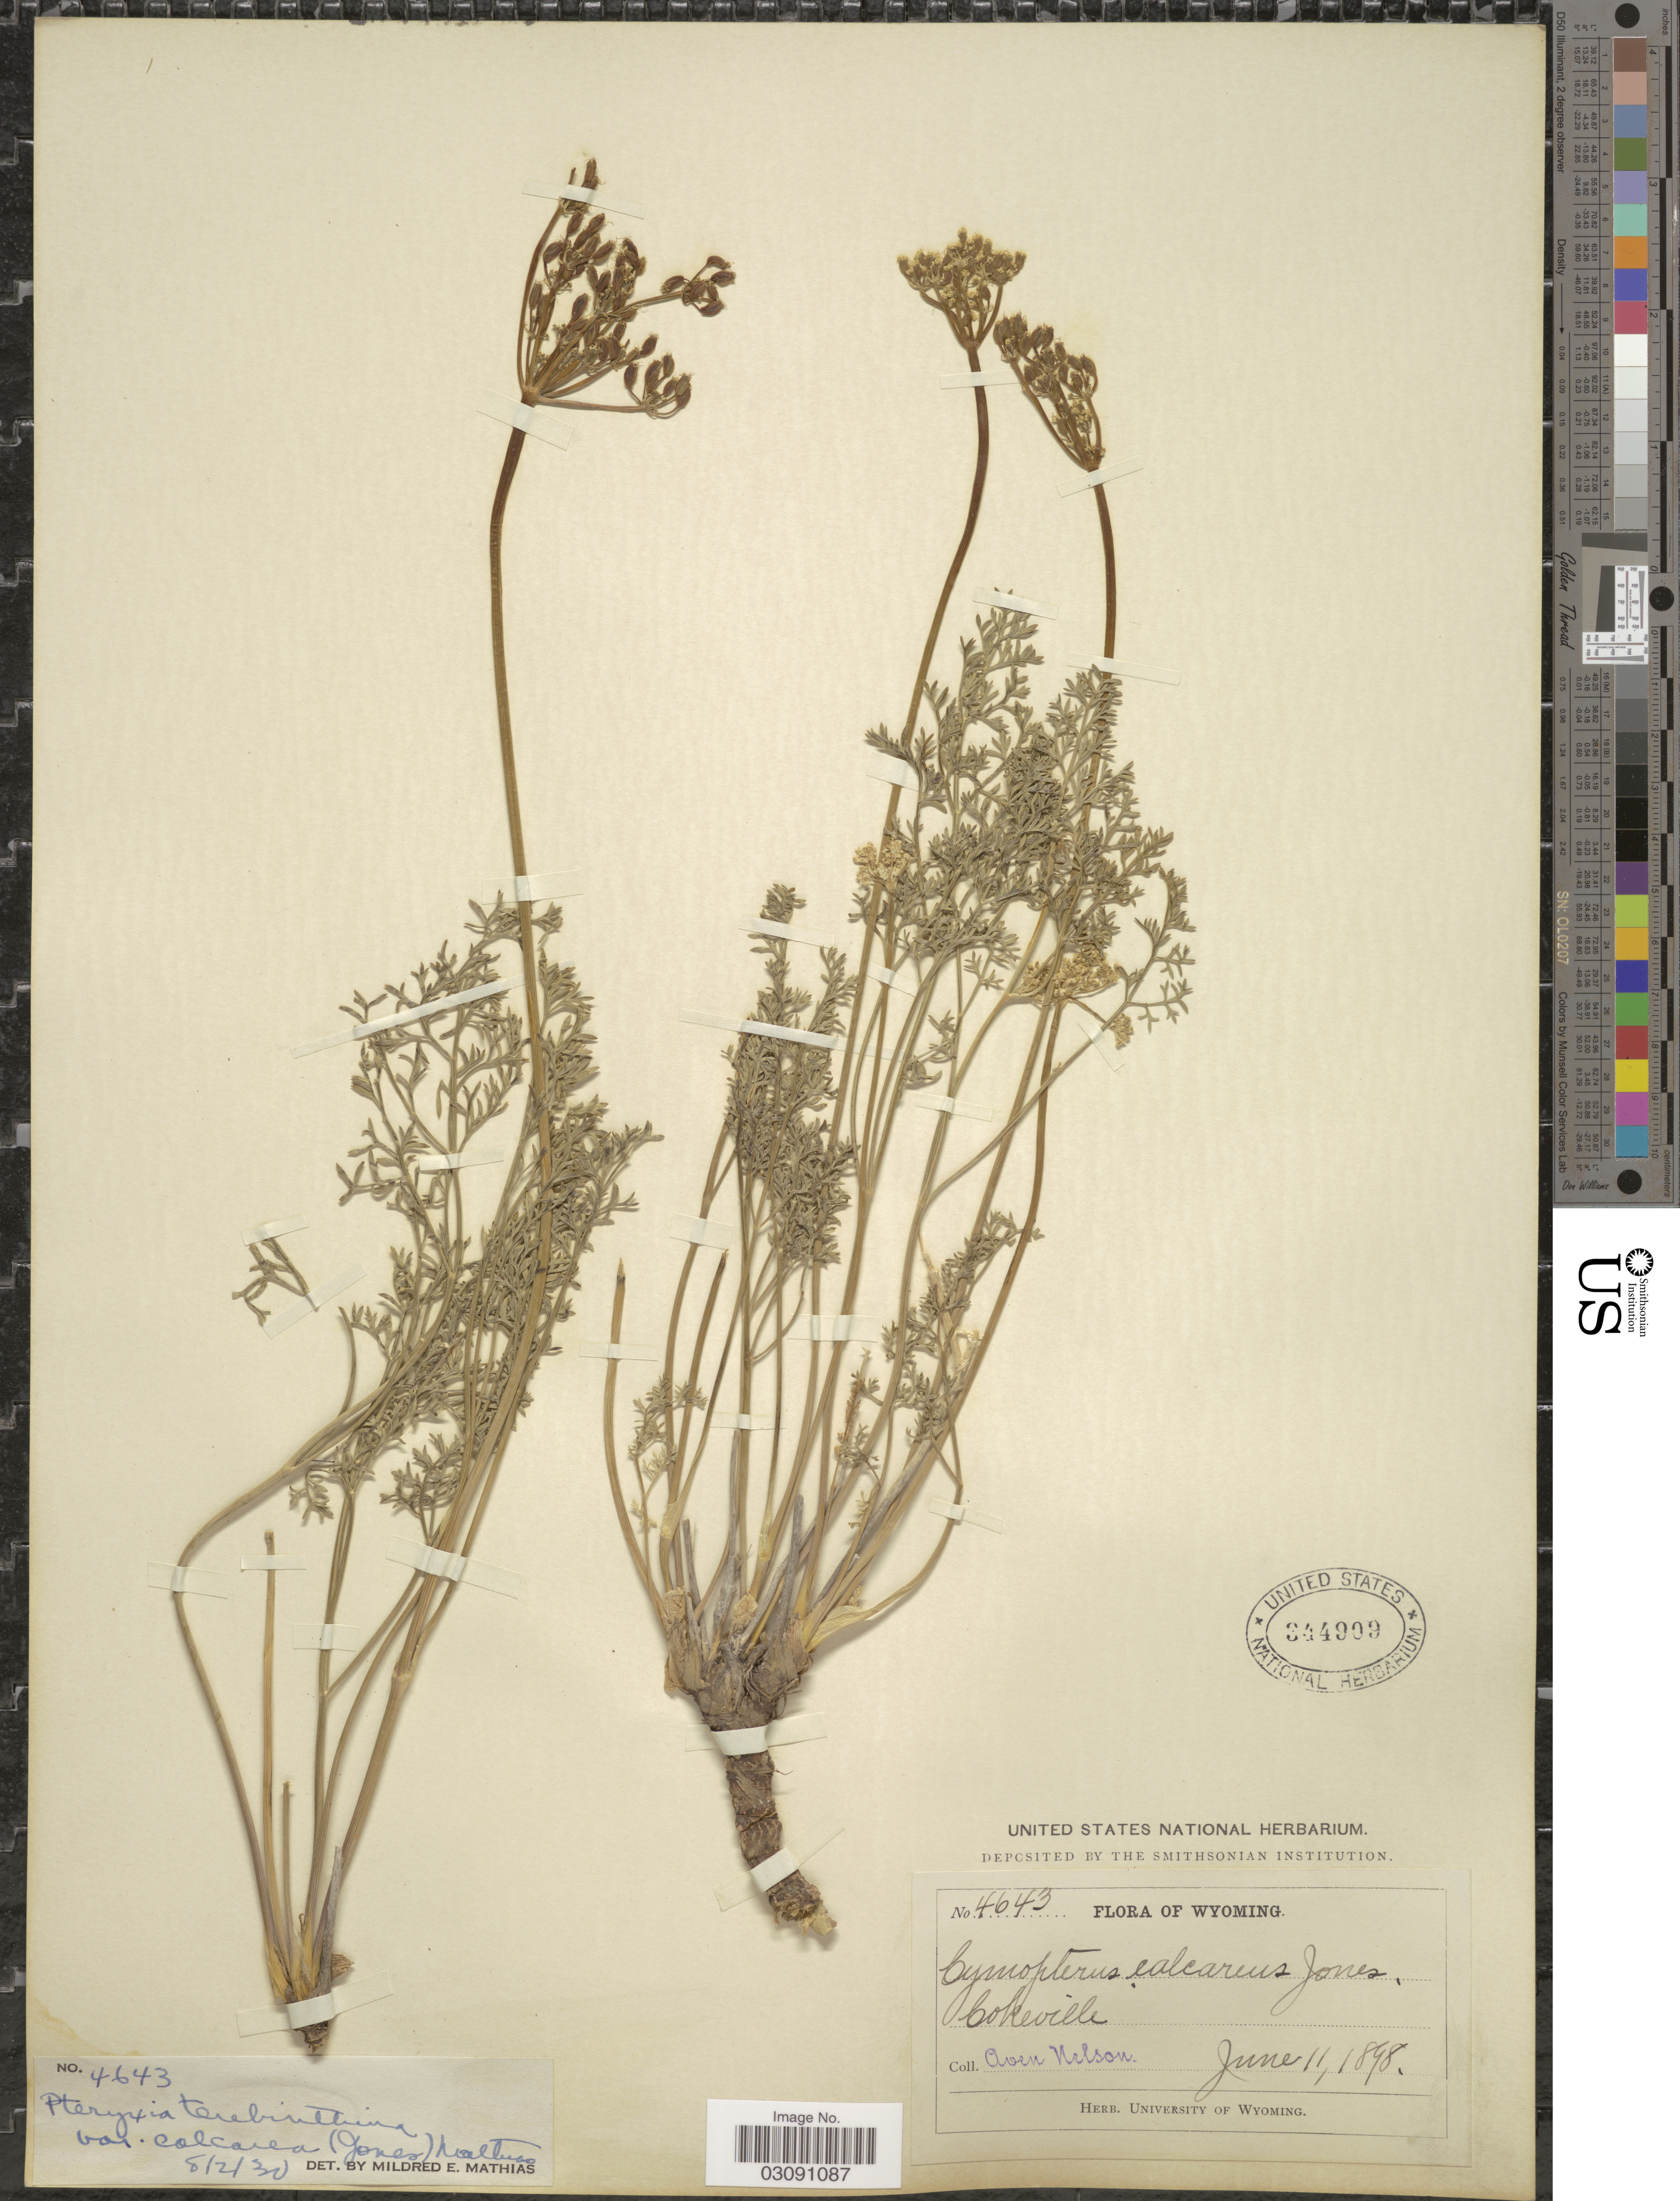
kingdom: Plantae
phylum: Tracheophyta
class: Magnoliopsida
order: Apiales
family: Apiaceae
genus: Pteryxia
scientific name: Pteryxia terebinthina var. calcarea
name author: (M.E. Jones) Mathias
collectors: A. Nelson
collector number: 4643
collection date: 1898-06-11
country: United States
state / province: Wyoming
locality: Cokeville.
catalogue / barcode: US 344909